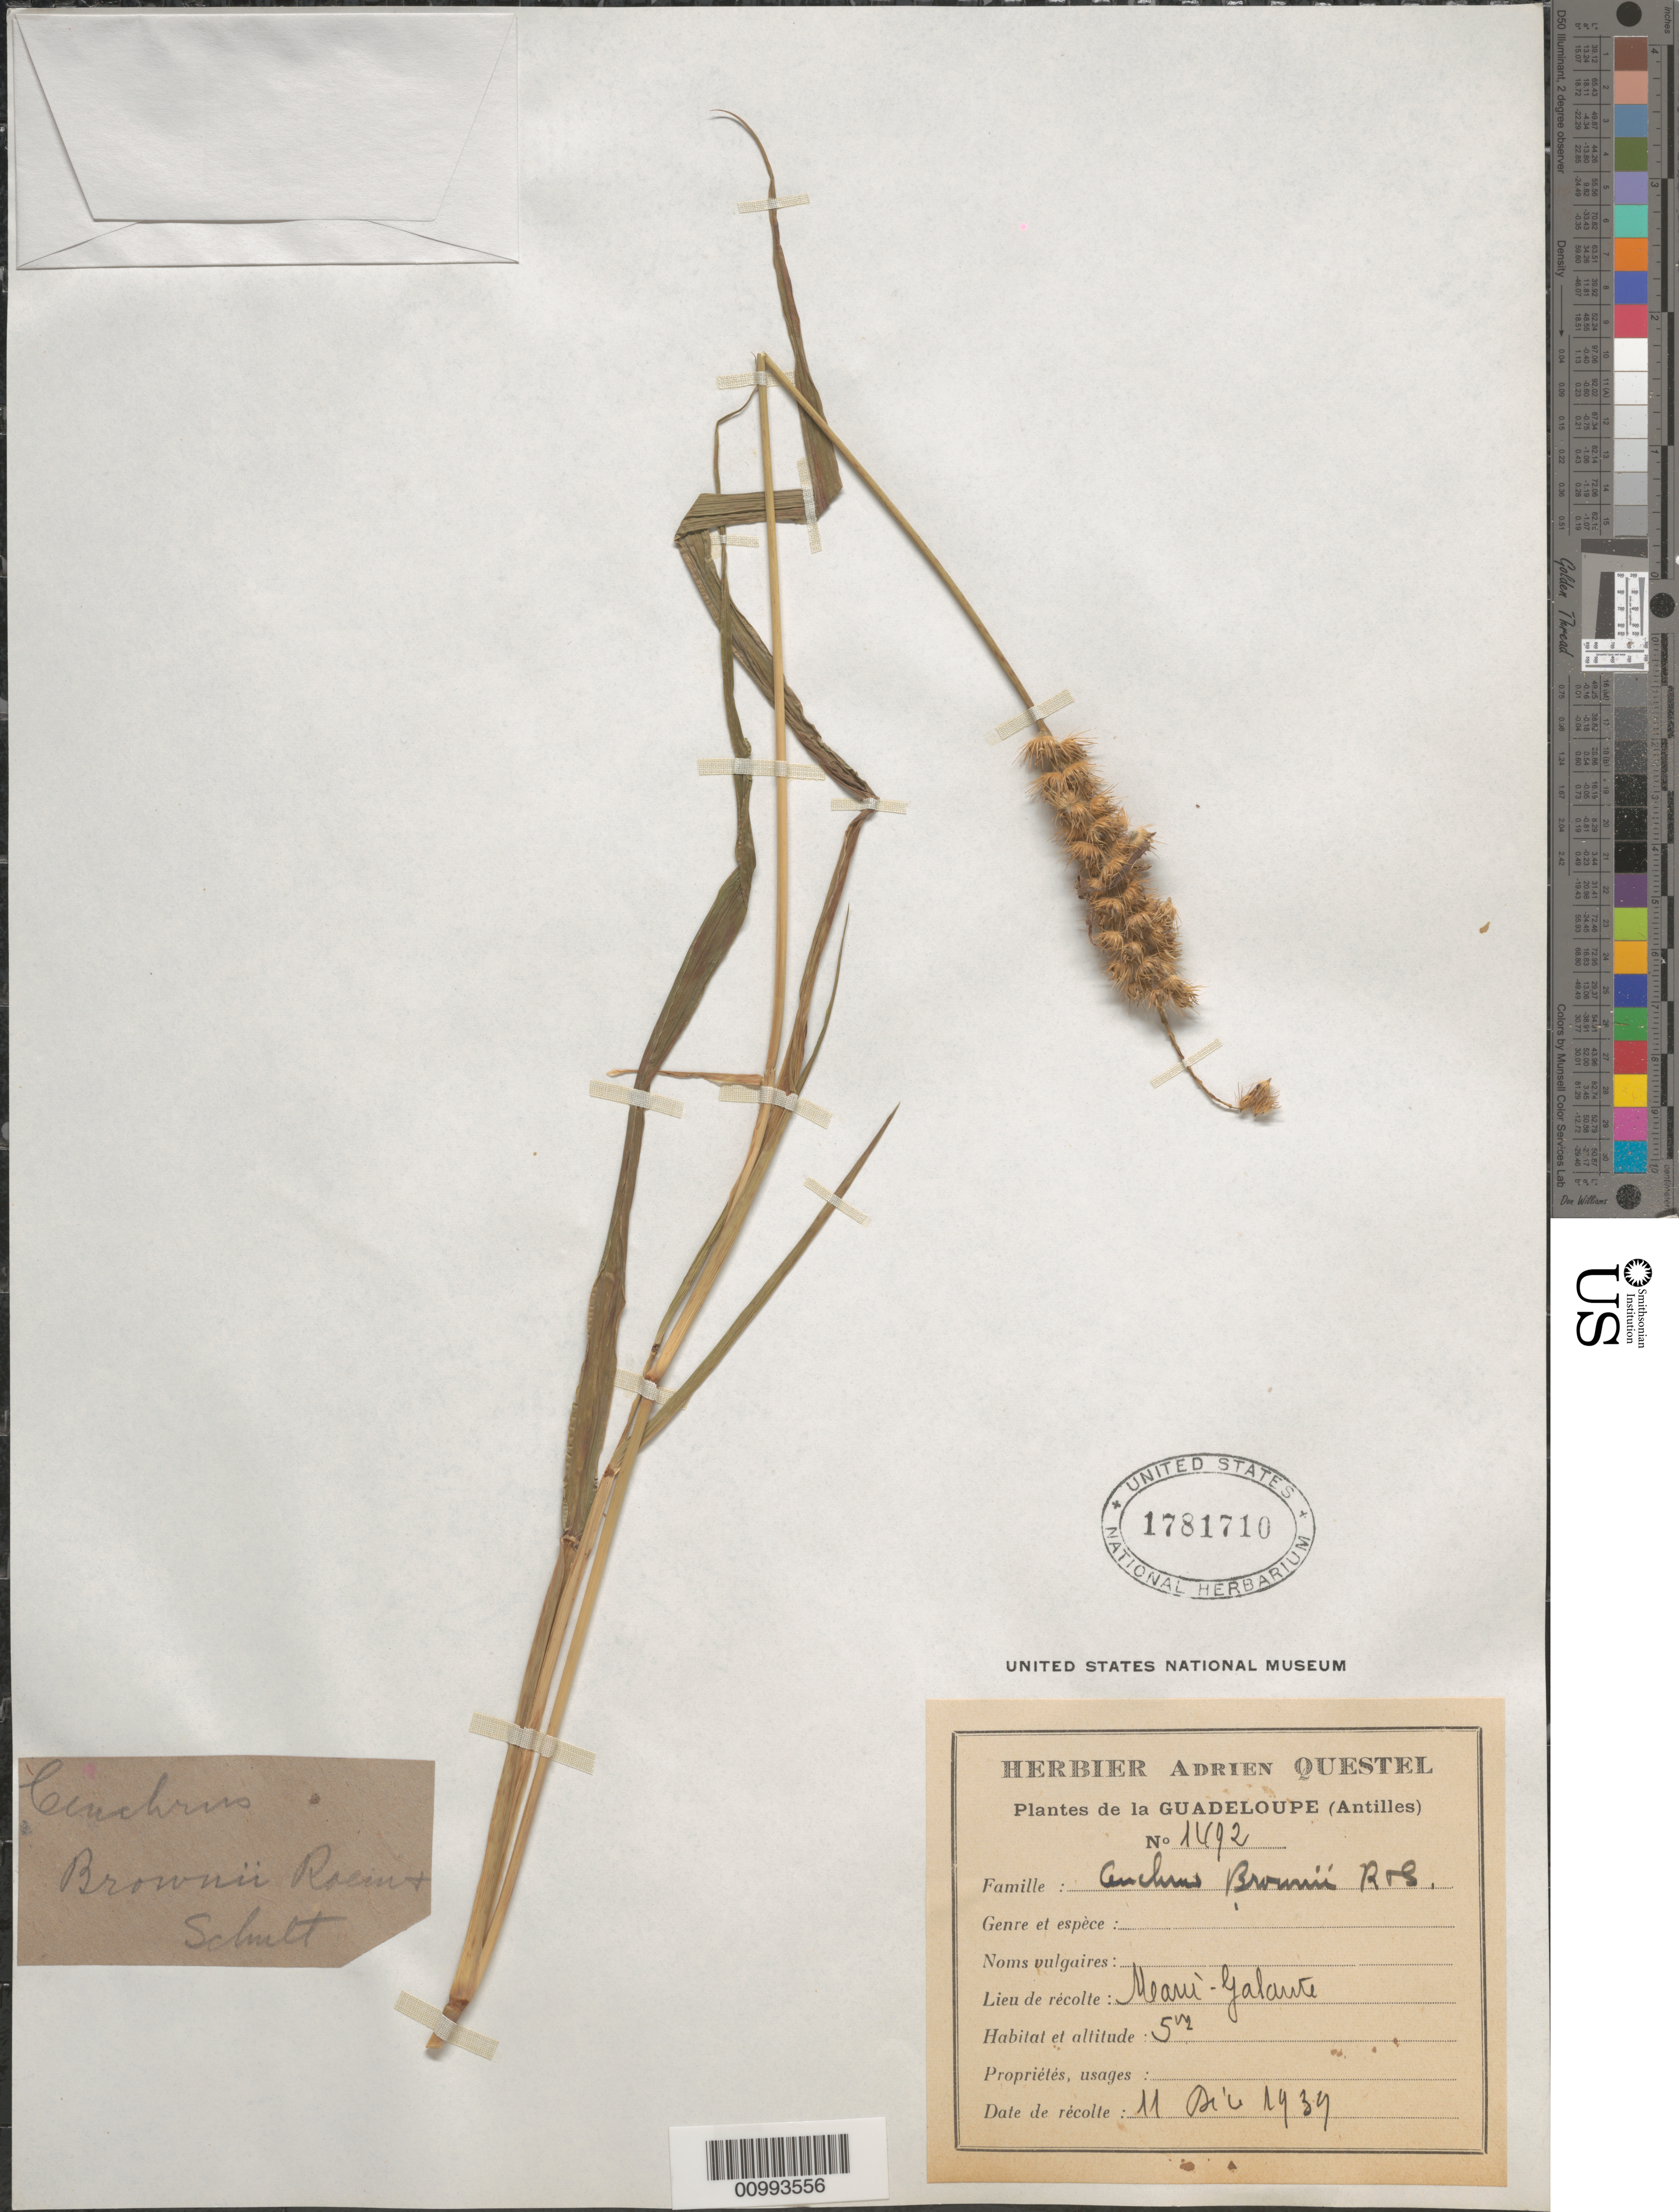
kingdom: Plantae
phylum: Tracheophyta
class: Liliopsida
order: Poales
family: Poaceae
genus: Cenchrus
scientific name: Cenchrus brownii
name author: Roem. & Schult.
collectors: A. Questel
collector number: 1492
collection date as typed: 11 Dec 1939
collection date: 1939-12-11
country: Guadeloupe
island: Marie Galante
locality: Marie-Galante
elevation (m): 5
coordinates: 0 N, 0 E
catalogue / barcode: US 1781710